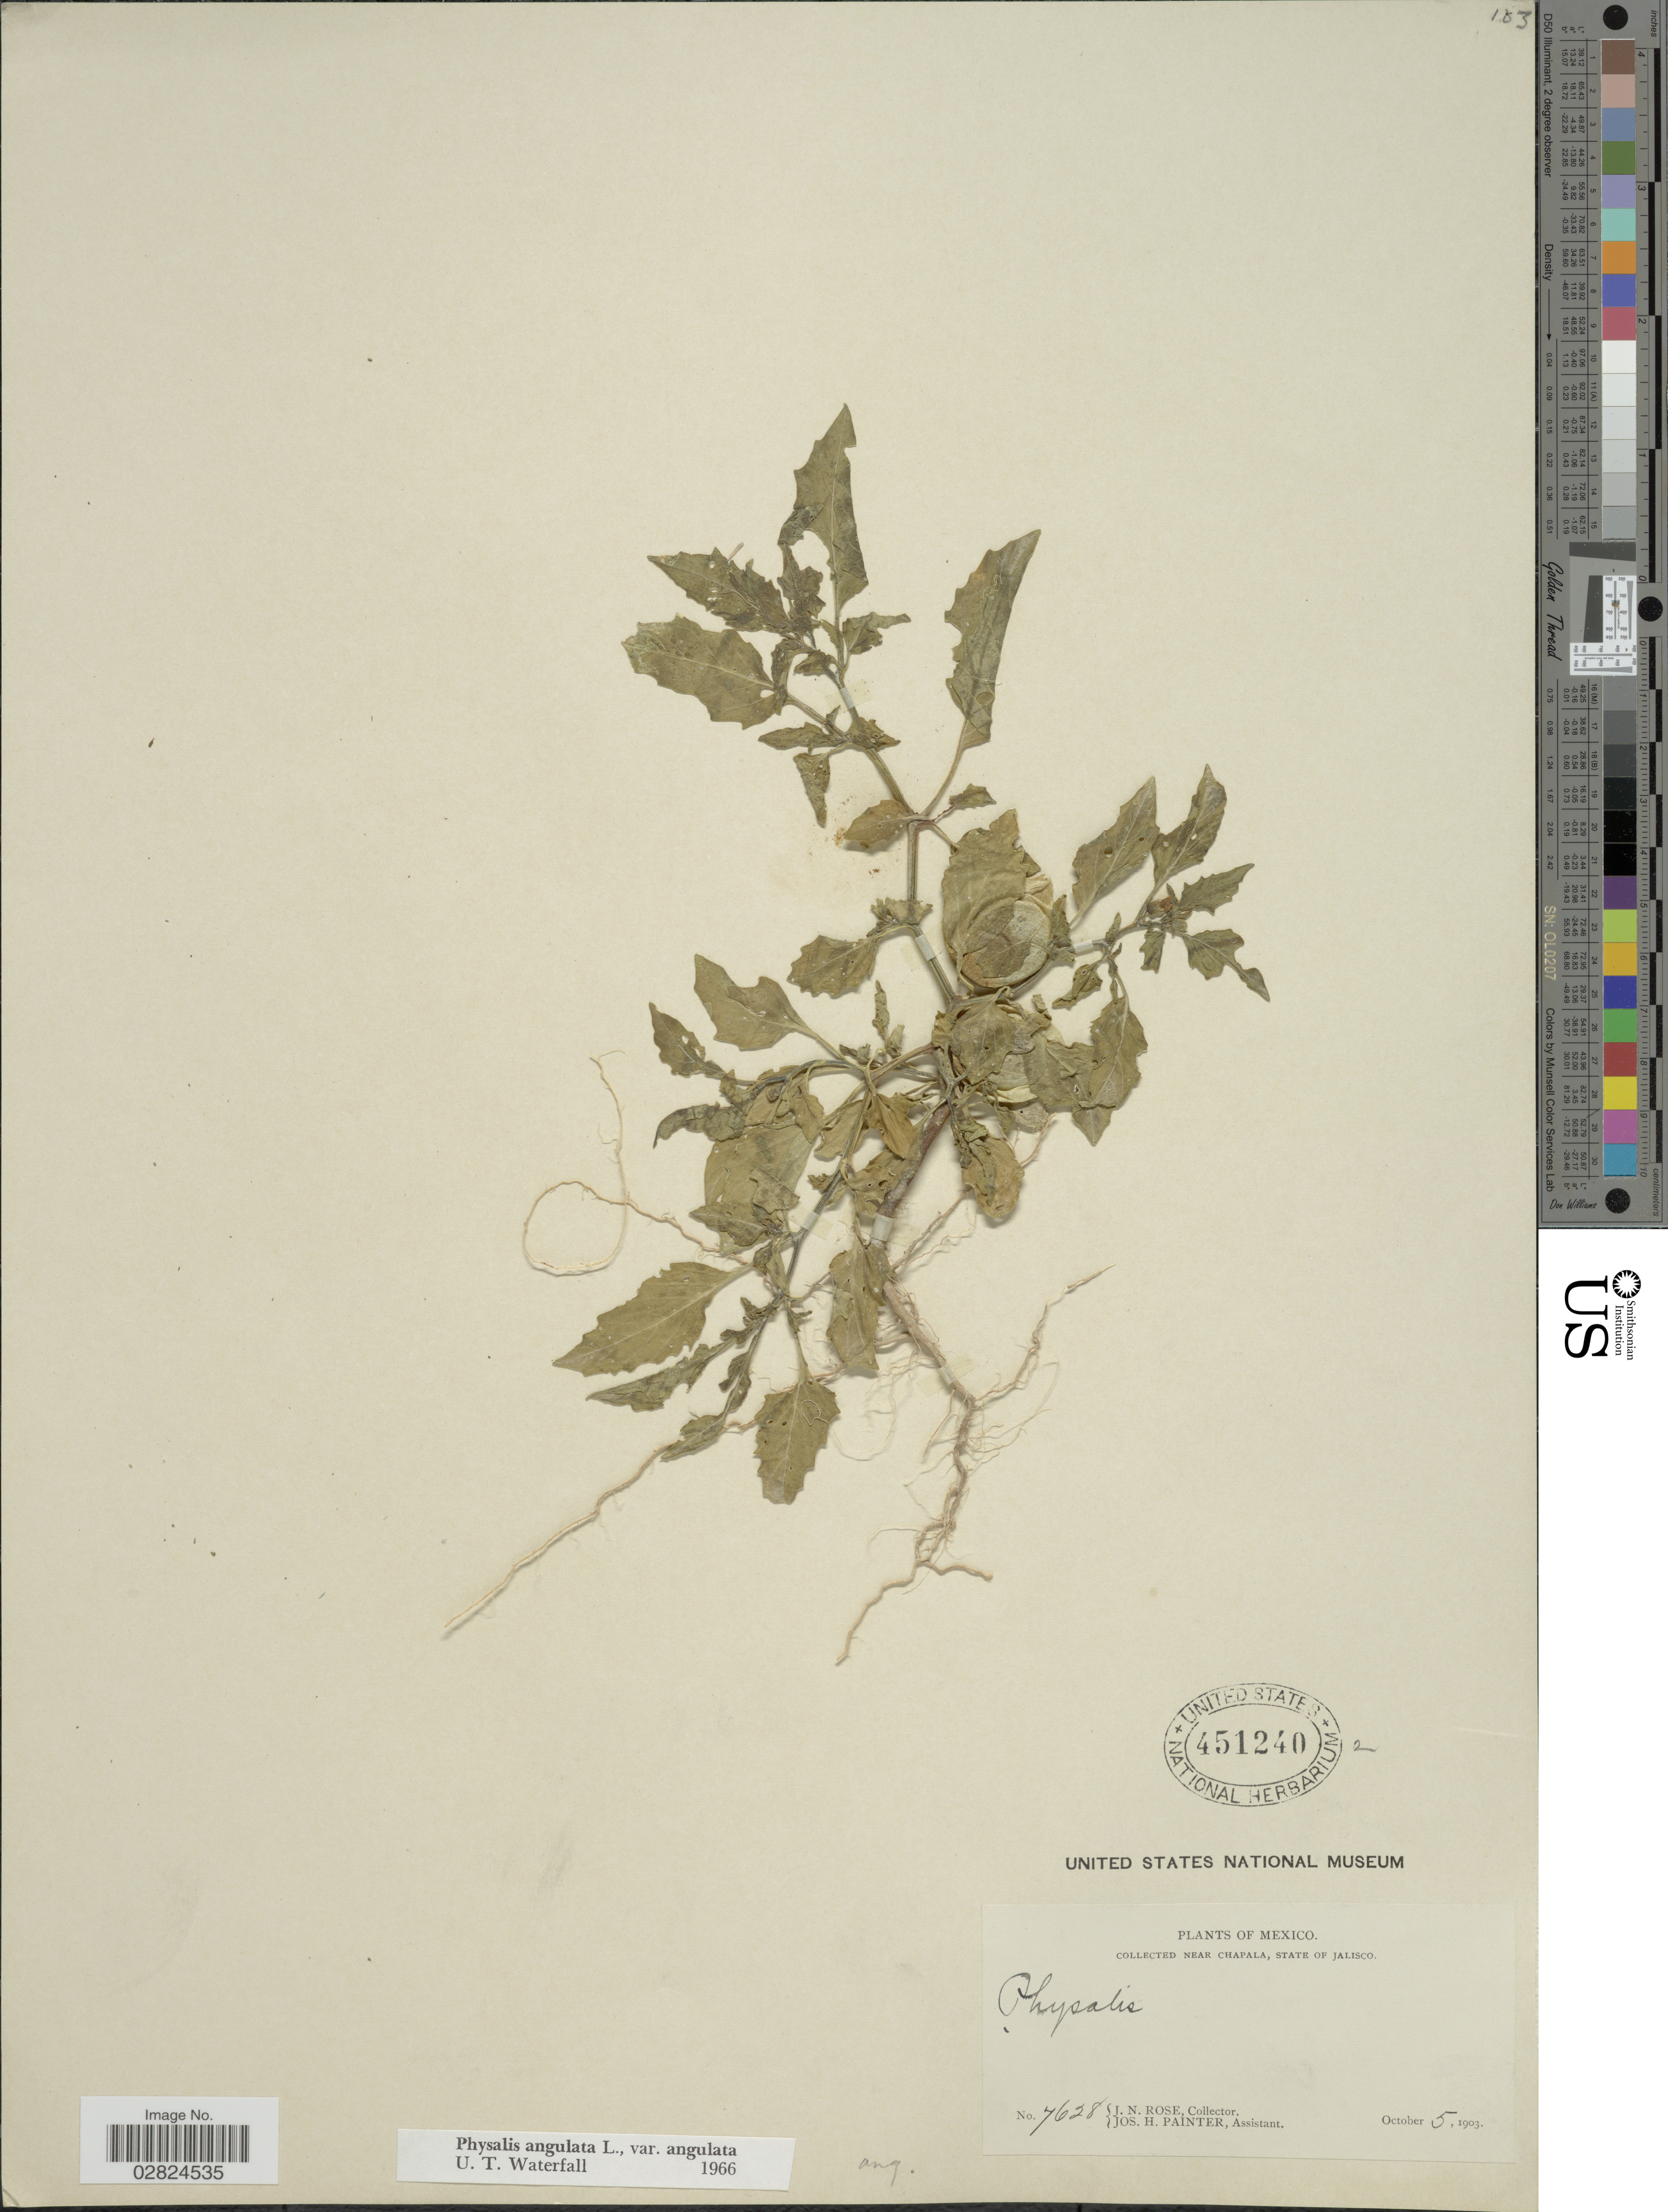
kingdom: Plantae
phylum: Tracheophyta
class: Magnoliopsida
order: Solanales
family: Solanaceae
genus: Physalis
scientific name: Physalis angulata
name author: L.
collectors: J. N. Rose & J. H. Painter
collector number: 7628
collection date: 1903-10-05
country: Mexico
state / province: Jalisco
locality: Near Chapala.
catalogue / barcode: US 451240